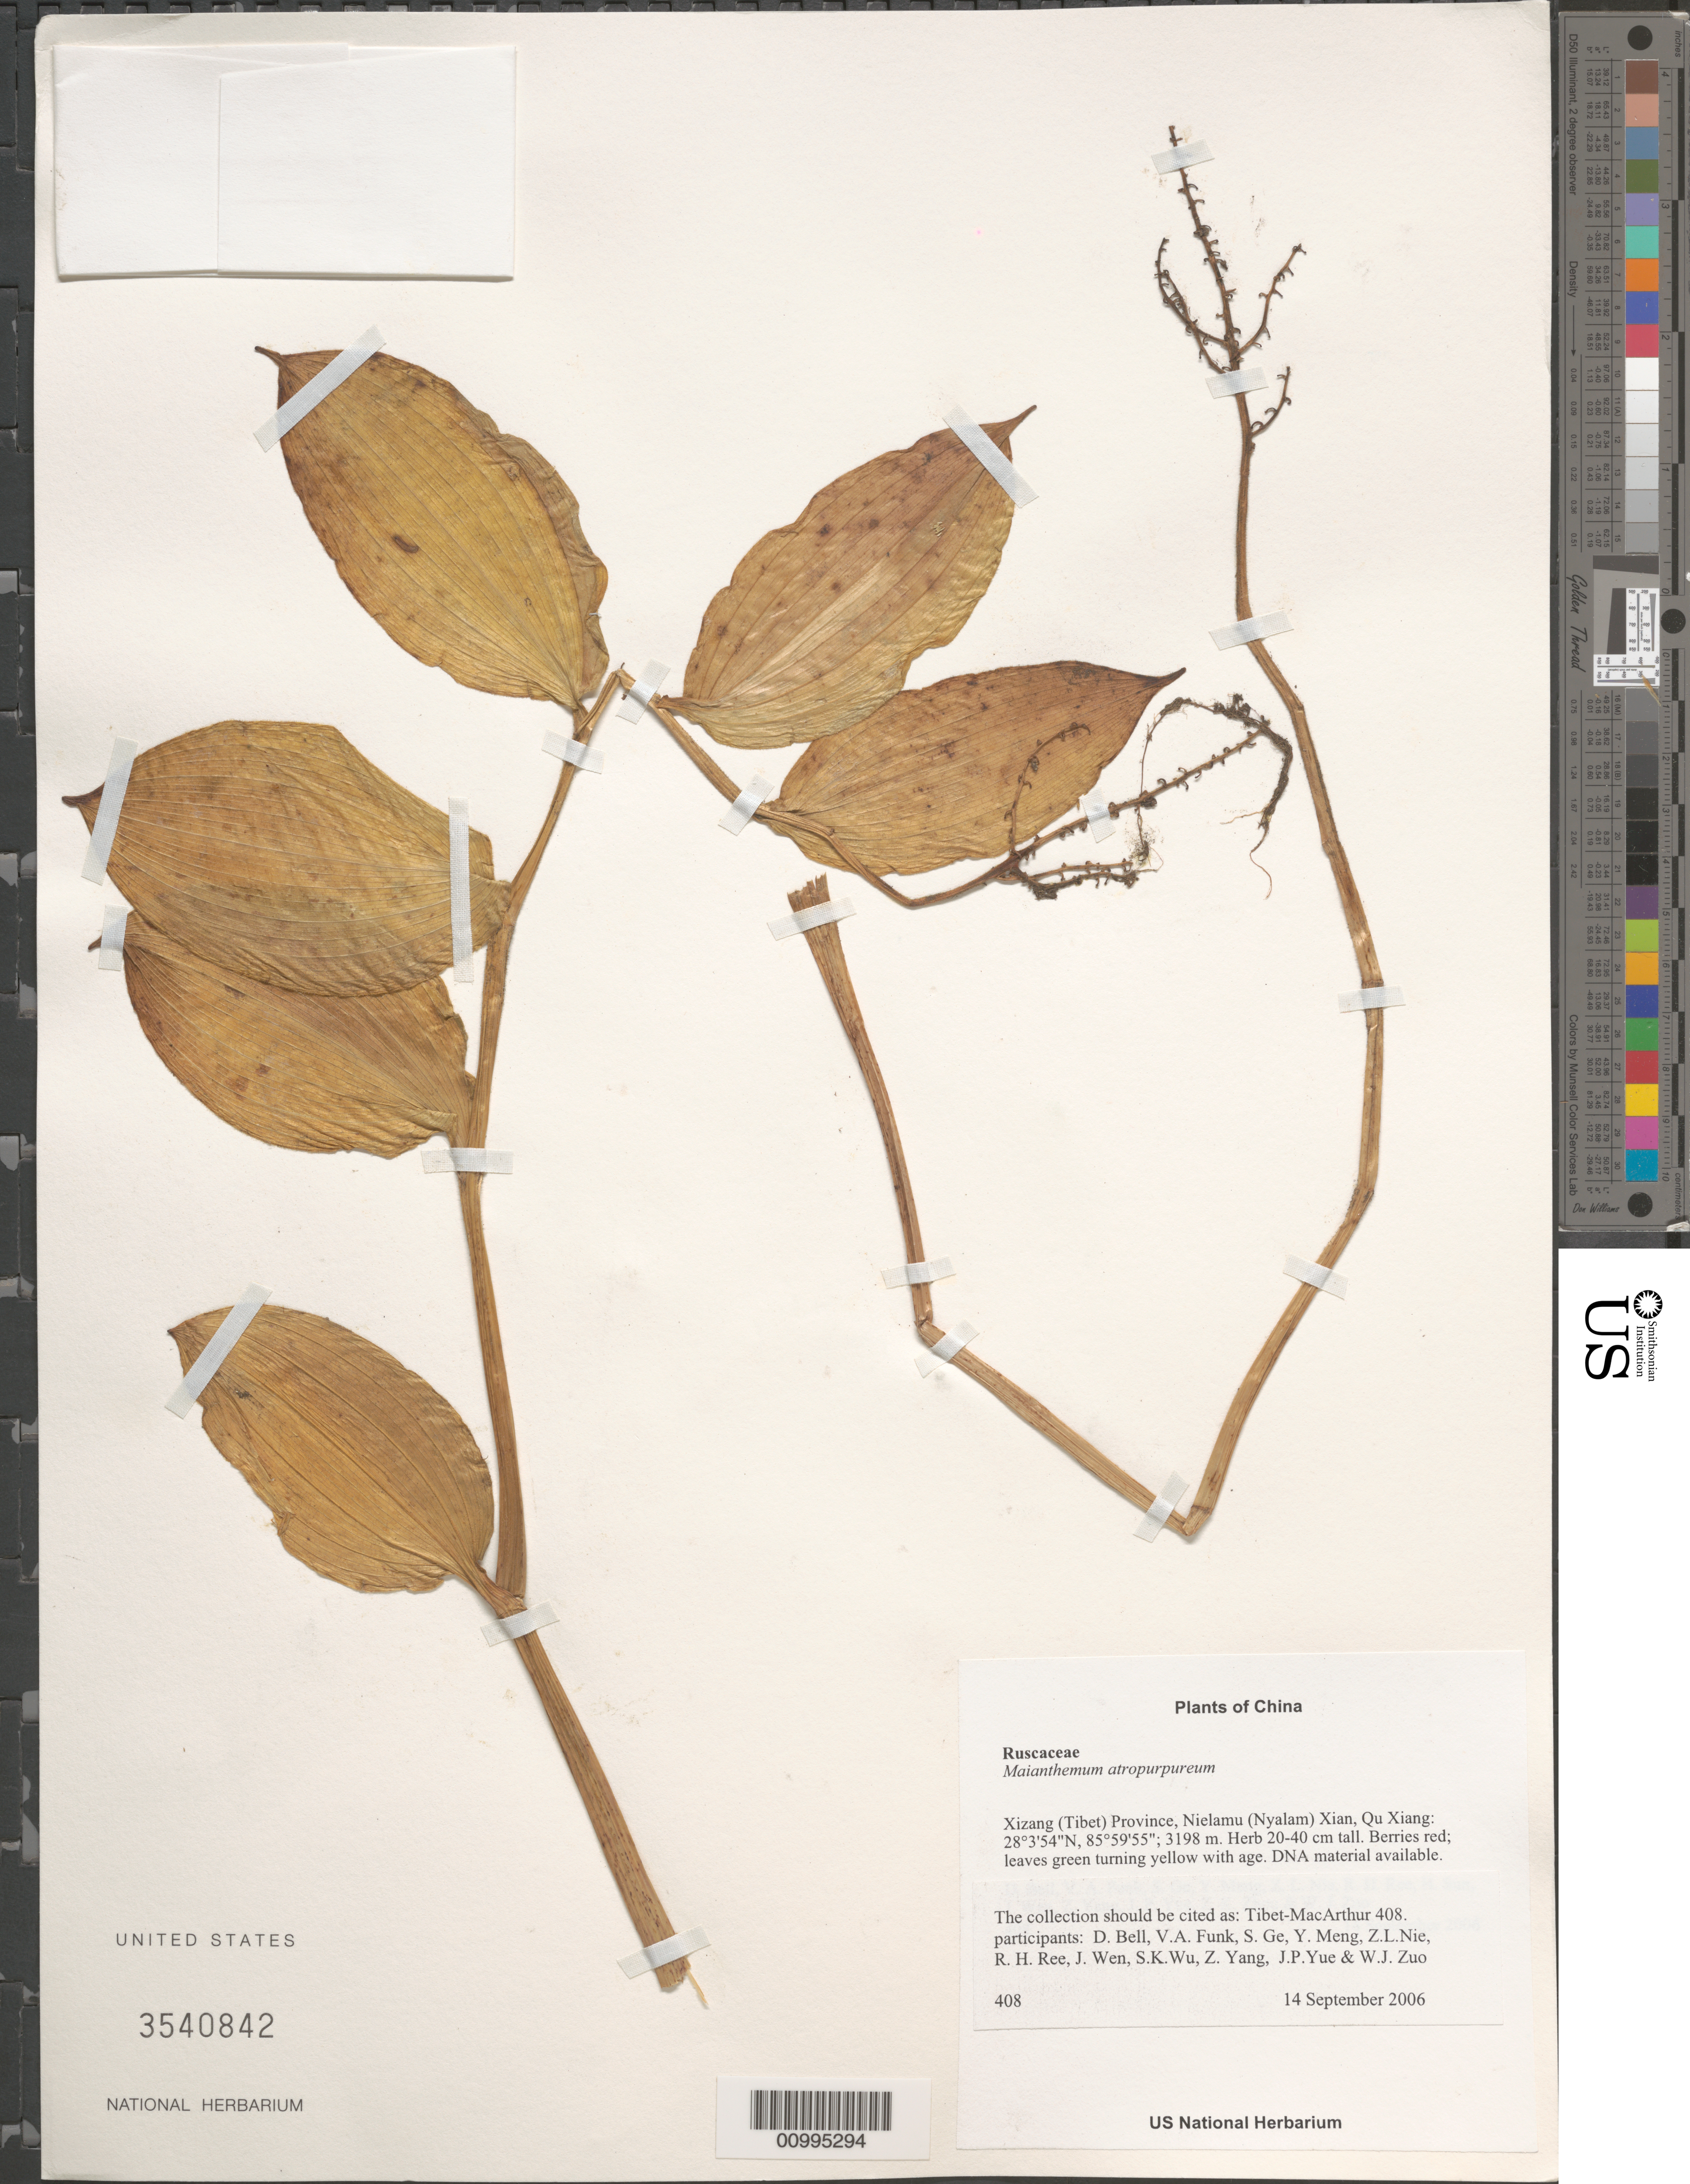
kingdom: Plantae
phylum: Tracheophyta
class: Liliopsida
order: Asparagales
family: Asparagaceae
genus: Maianthemum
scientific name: Maianthemum atropurpureum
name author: (Franch.) LaFrankie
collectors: Tibet-MacArthur, D. A. Bell, V. Funk, S. Ge, Y. Meng, Z. Nie, R. Ree, H. Sun, J. Wen, Z. Yang, J. Yue, Z. Zhou & W. Zuo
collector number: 408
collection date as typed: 14 Sep 2006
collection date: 2006-09-14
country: China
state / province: Xizang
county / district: Nielamu (Nyalam) Xian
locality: Qu Xiang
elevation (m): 3198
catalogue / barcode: US 3540842